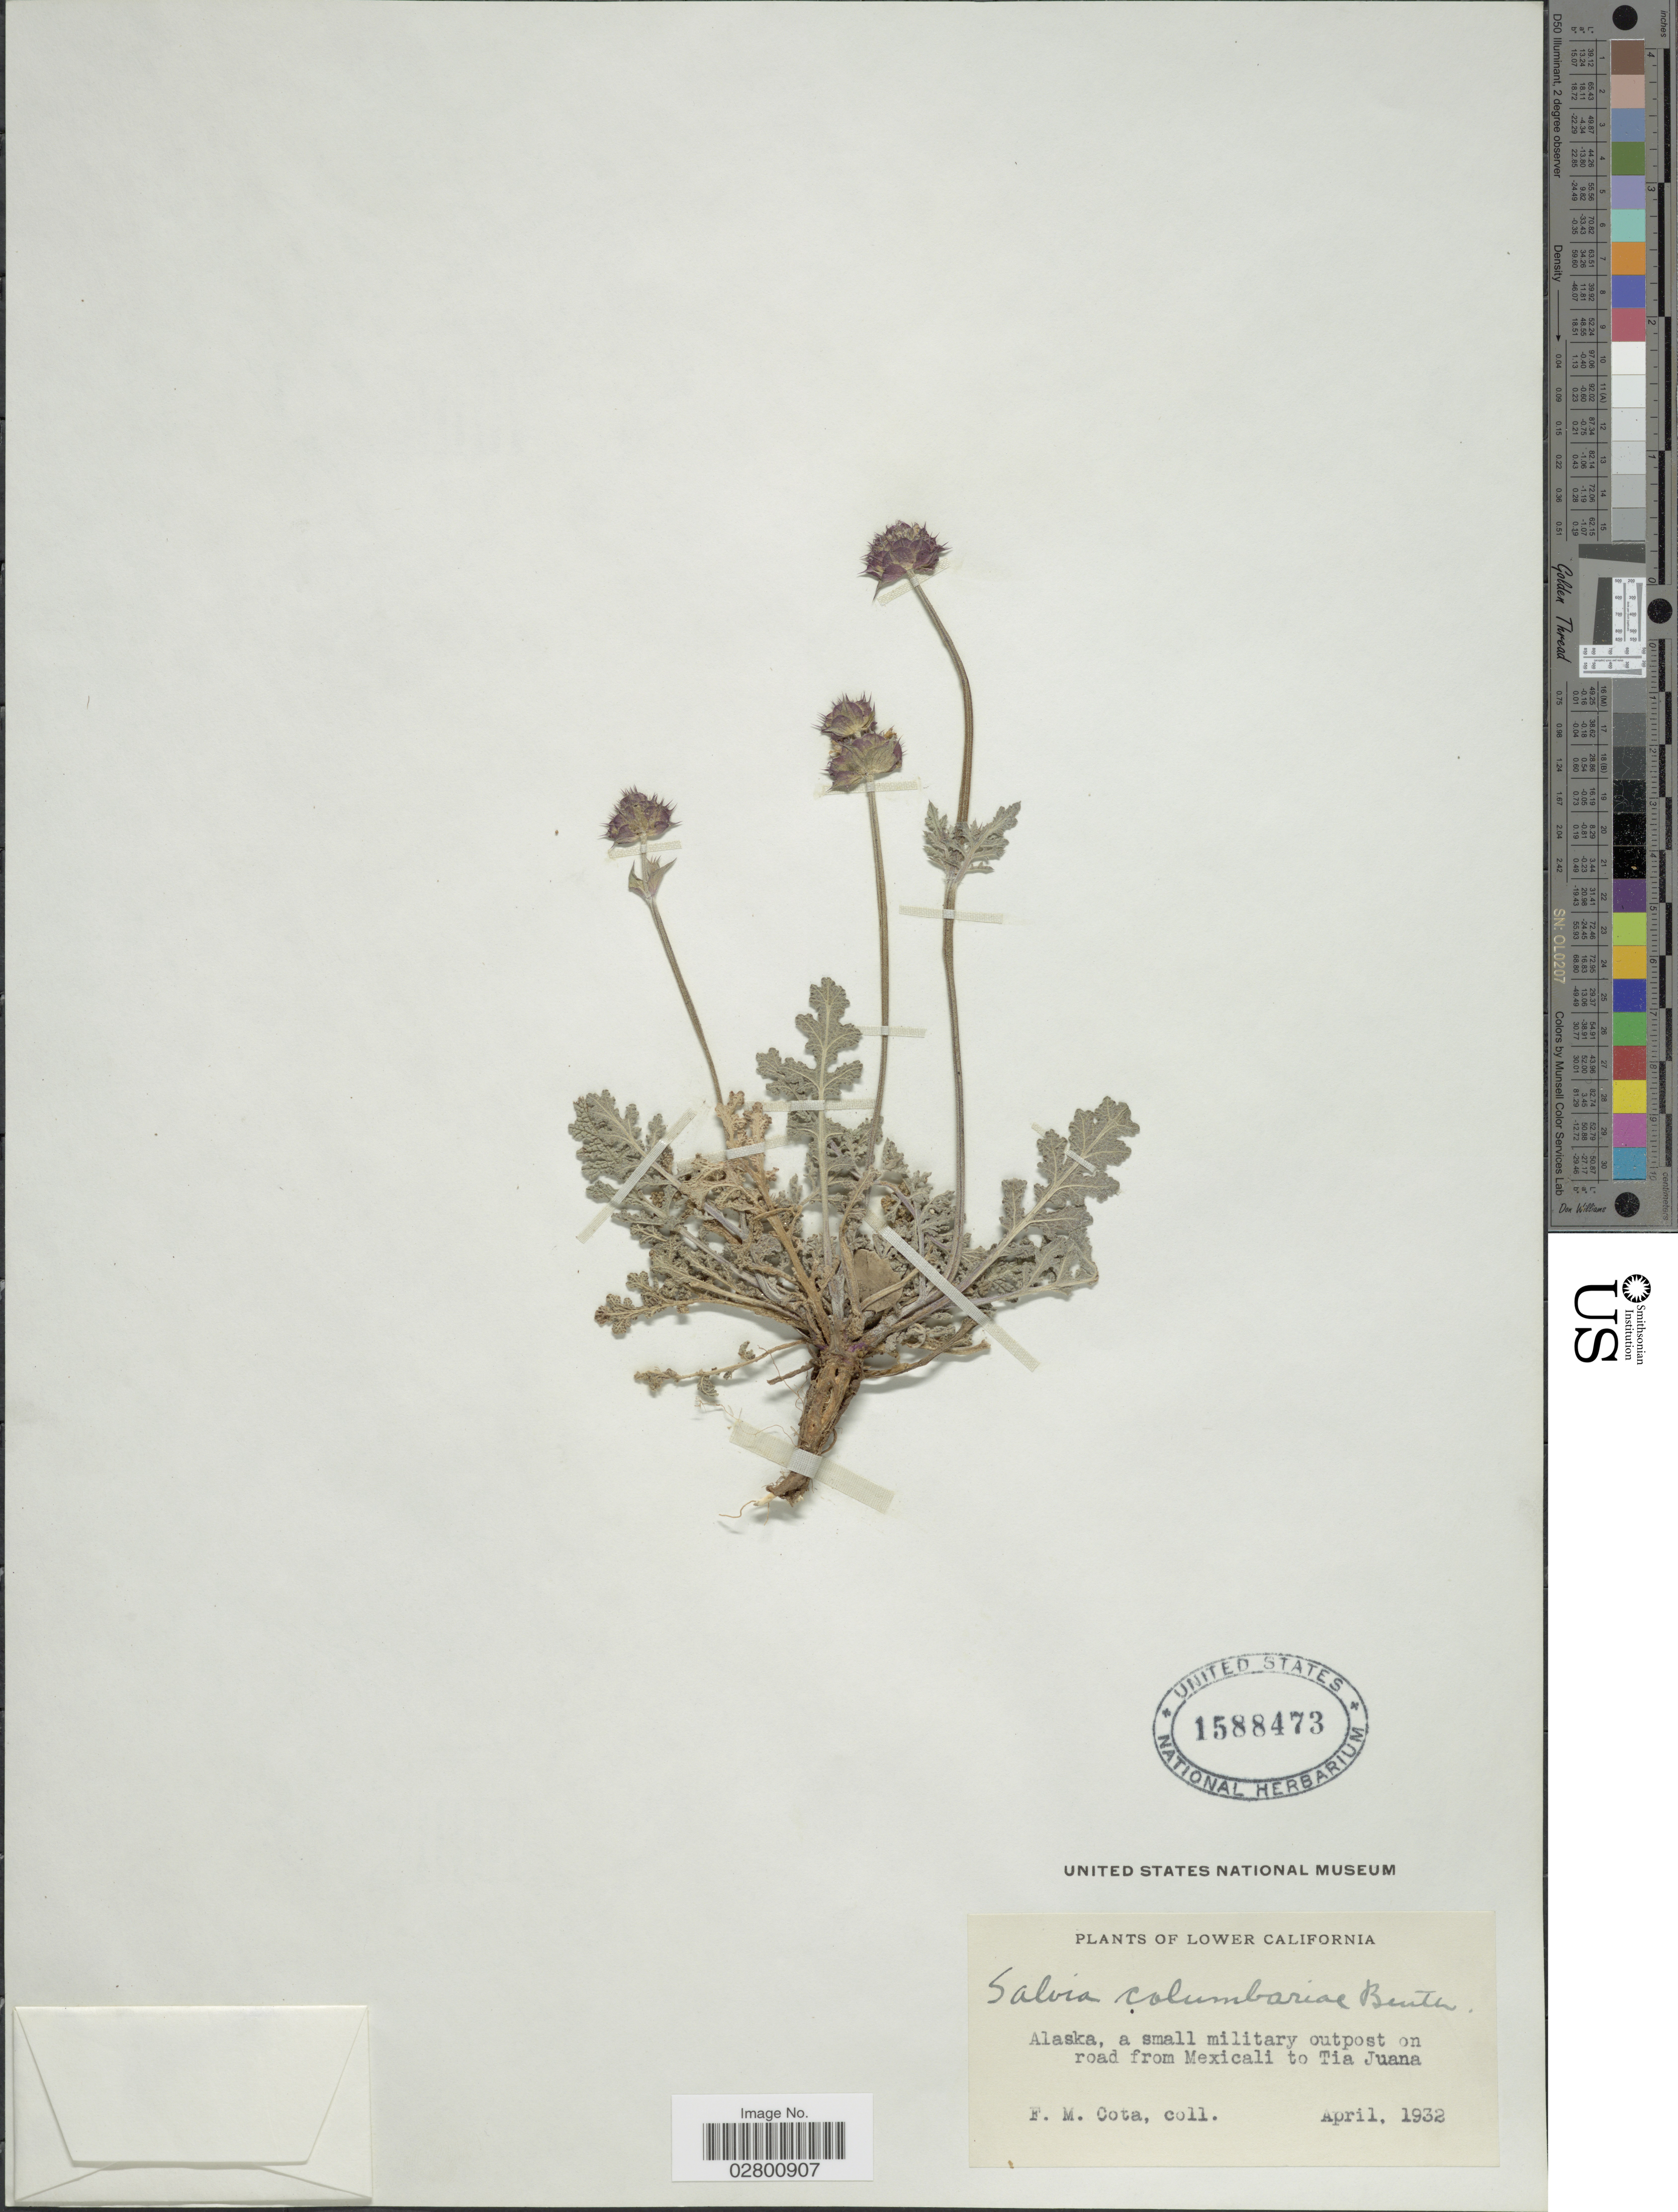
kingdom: Plantae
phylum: Tracheophyta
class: Magnoliopsida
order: Lamiales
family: Lamiaceae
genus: Salvia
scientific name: Salvia columbariae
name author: Benth.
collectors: F. Cota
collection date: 1932-04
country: Mexico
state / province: Baja California Norte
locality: Lower California. Alaska, a small military outpost on road from Mexicali to Tia Juana.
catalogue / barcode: US 1588473